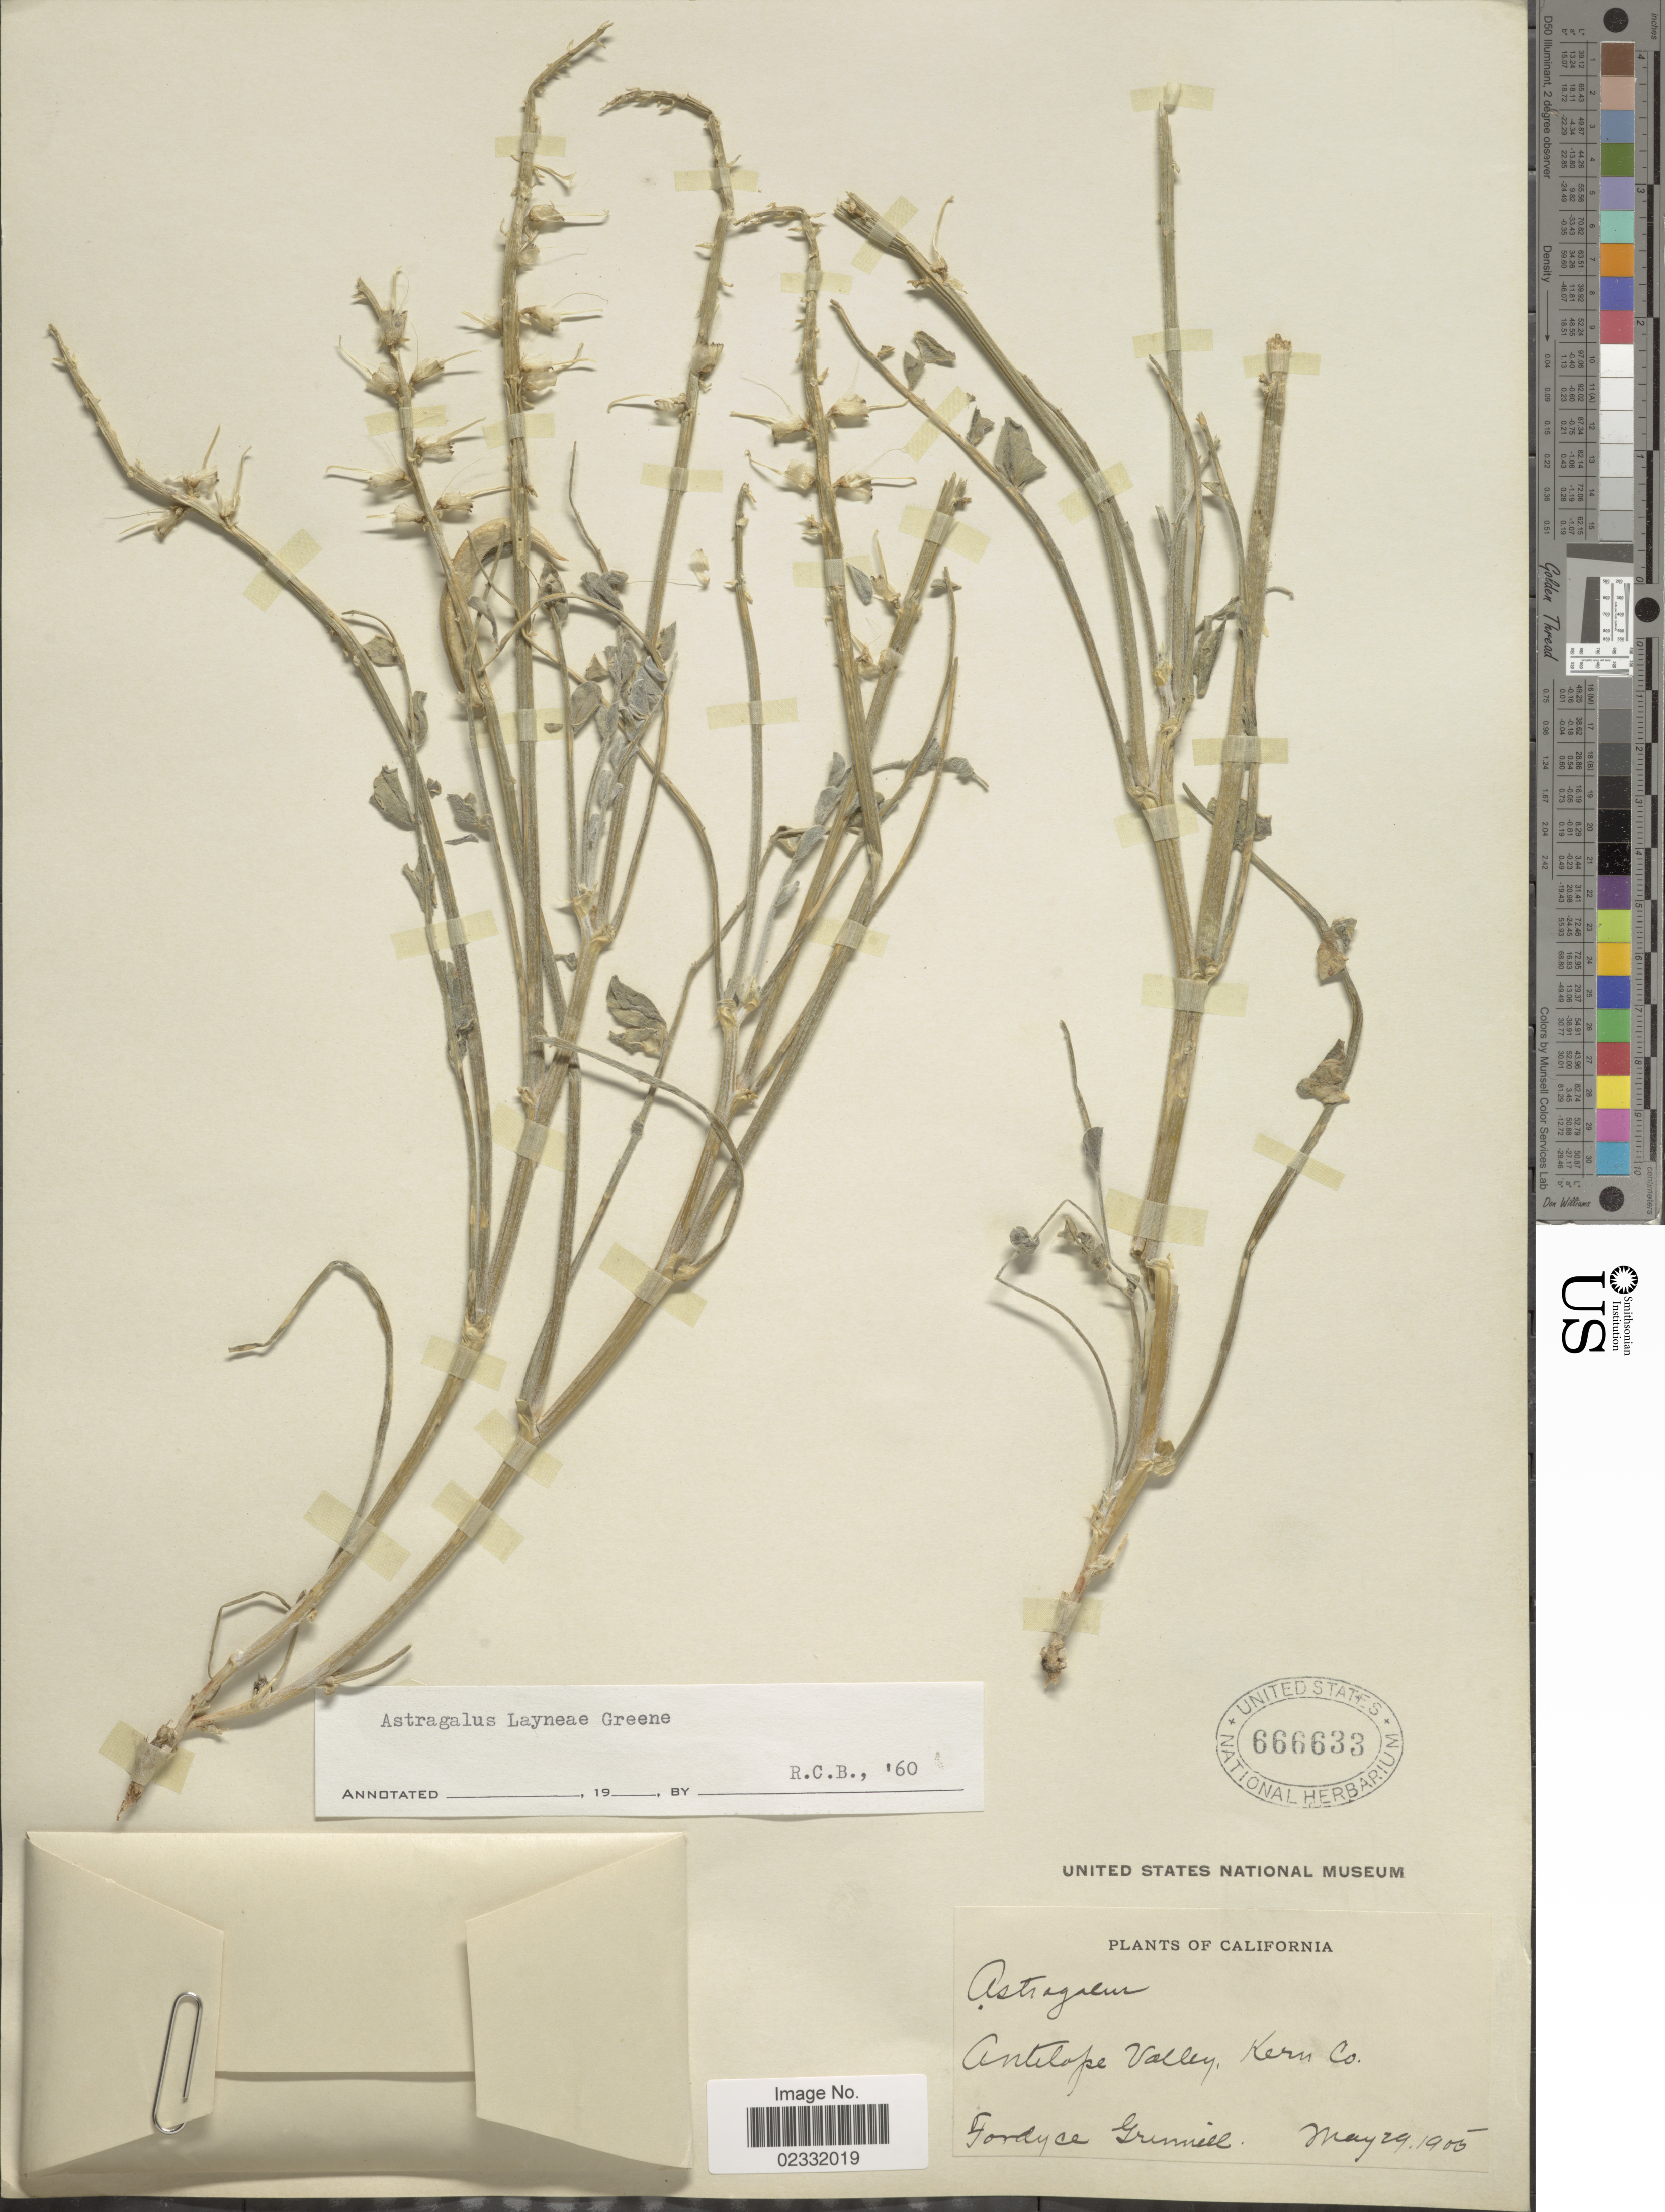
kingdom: Plantae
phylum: Tracheophyta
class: Magnoliopsida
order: Fabales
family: Fabaceae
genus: Astragalus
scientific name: Astragalus layneae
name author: Greene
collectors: F. Grinnell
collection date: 1905-05-29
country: United States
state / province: California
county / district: Kern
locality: Antelope Valley, Kern Co.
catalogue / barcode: US 666633